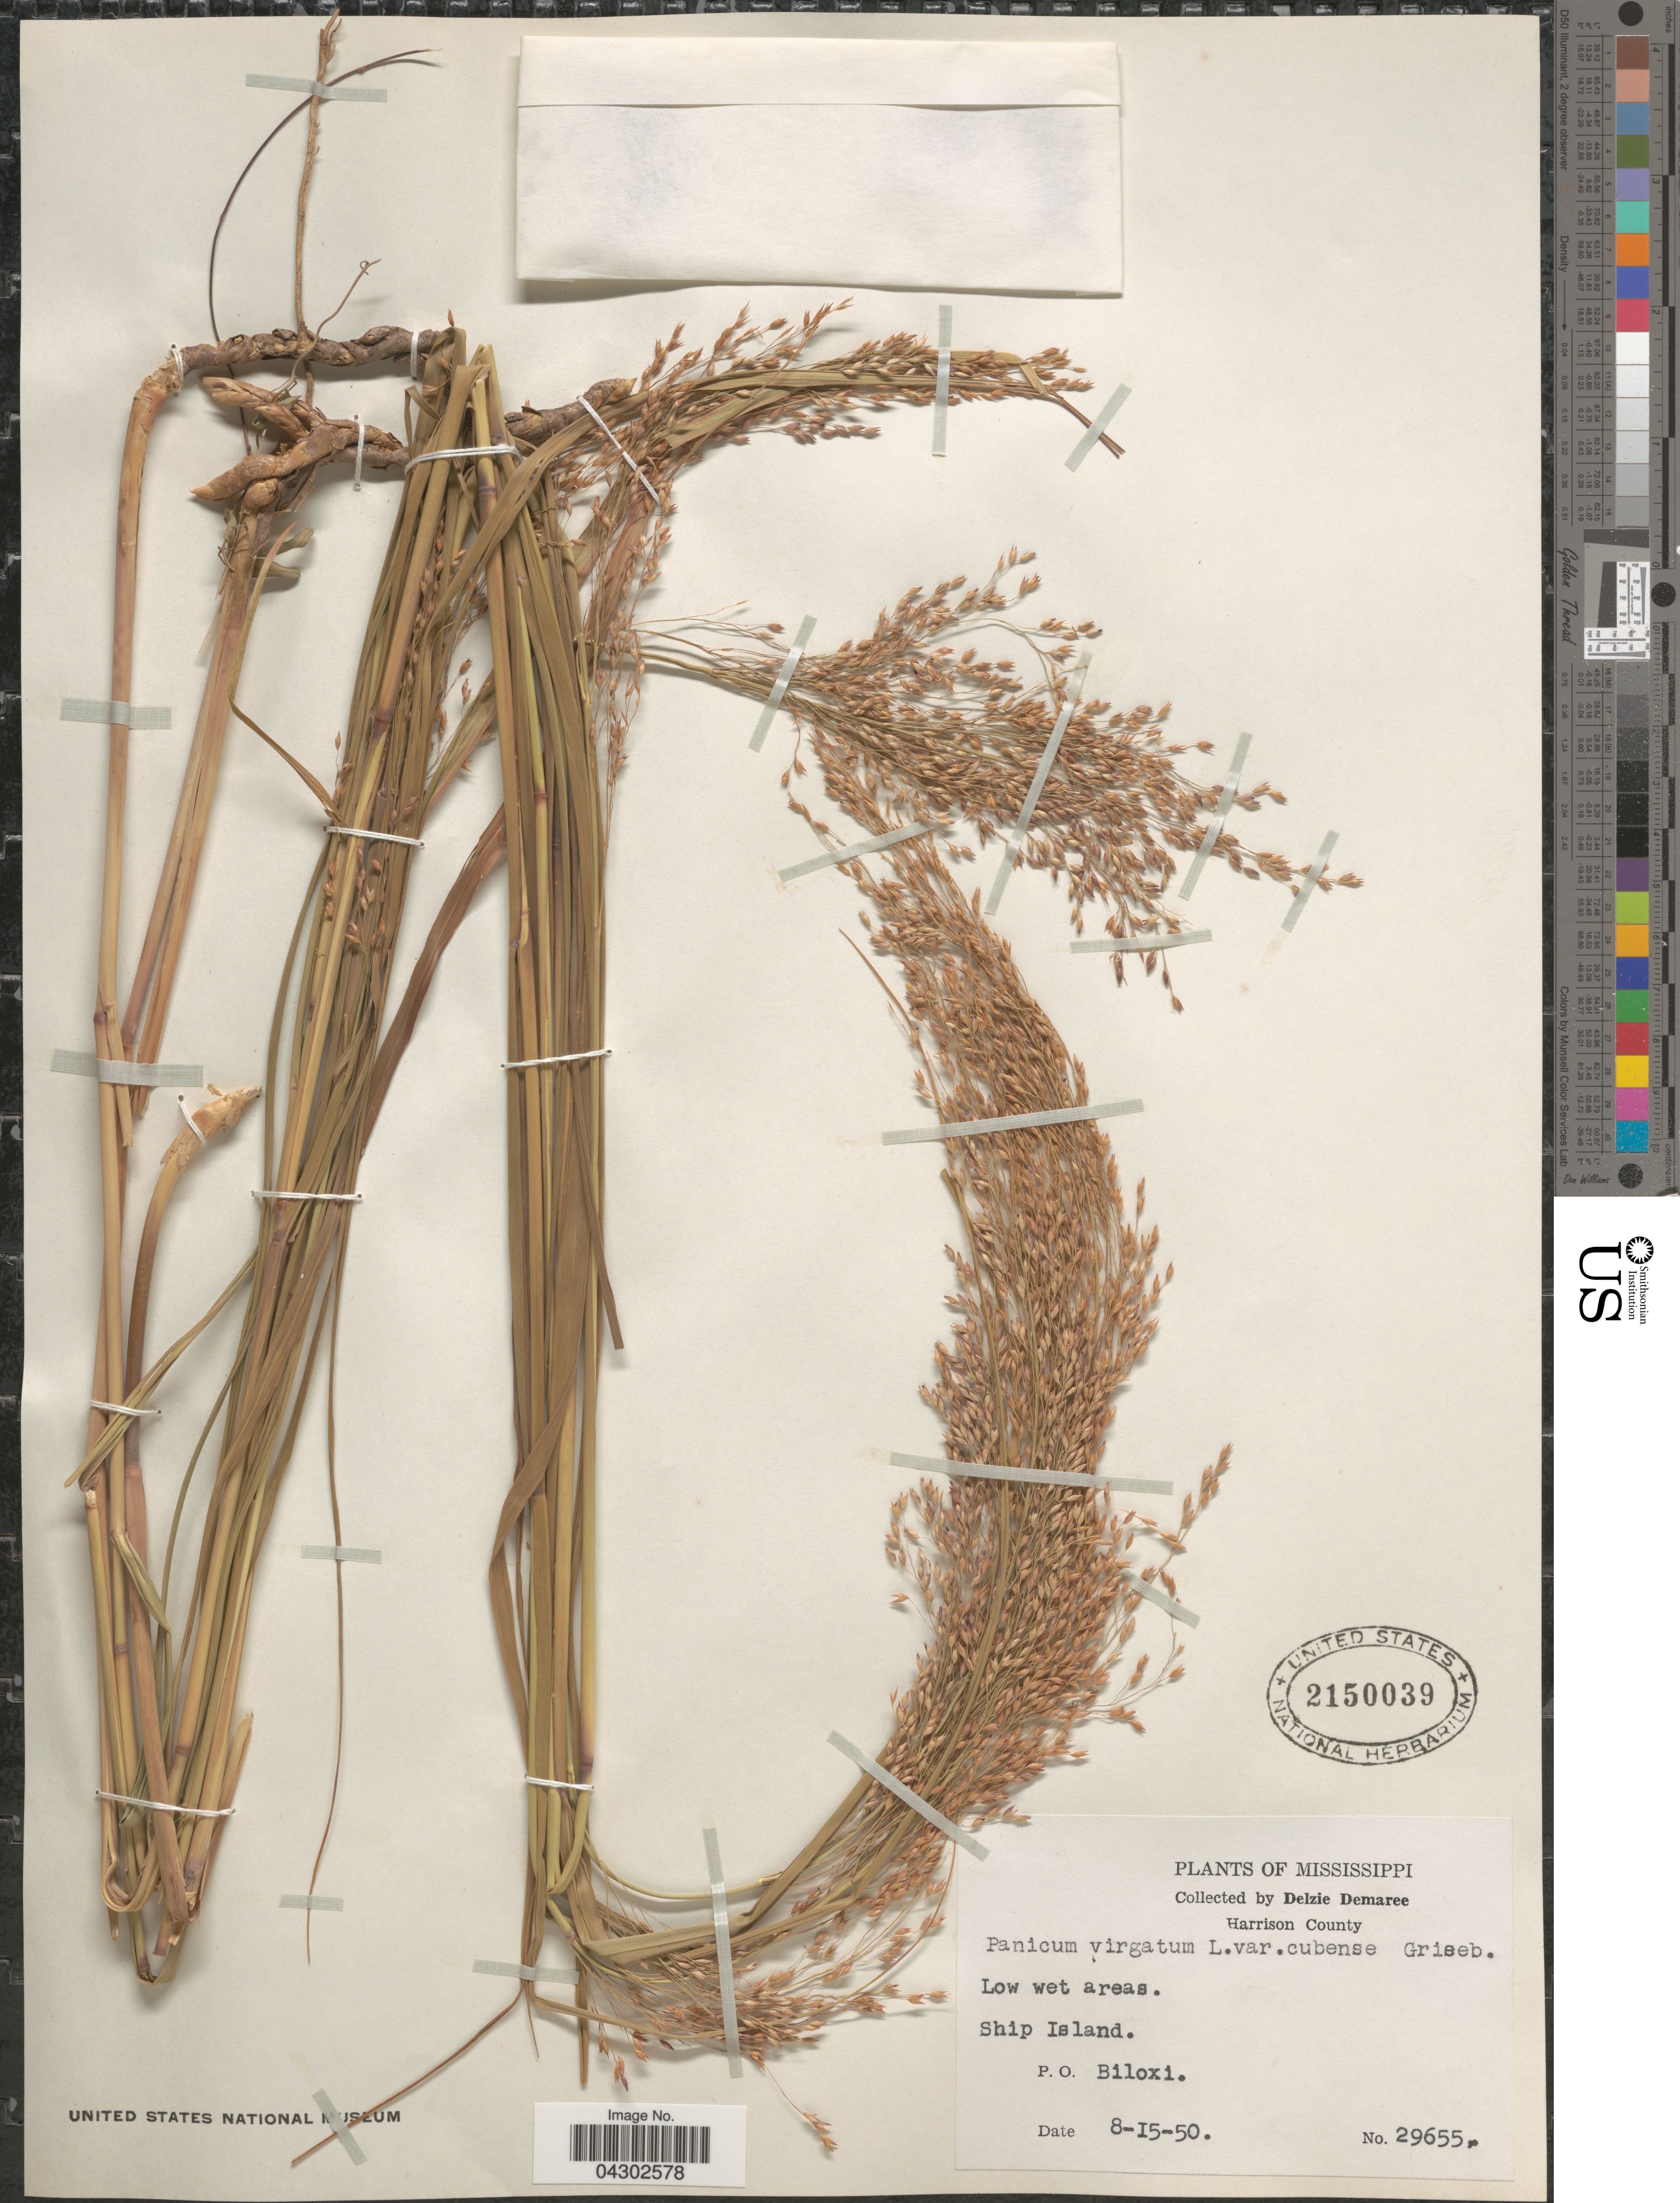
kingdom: Plantae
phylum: Tracheophyta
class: Liliopsida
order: Poales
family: Poaceae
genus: Panicum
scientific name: Panicum virgatum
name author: L.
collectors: D. Demaree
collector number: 29655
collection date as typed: Transcribed d/m/y: 15/8/50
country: United States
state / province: Mississippi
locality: Harrison County. Low wet areas. Ship Island. P. O. Biloxi.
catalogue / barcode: US 2150039